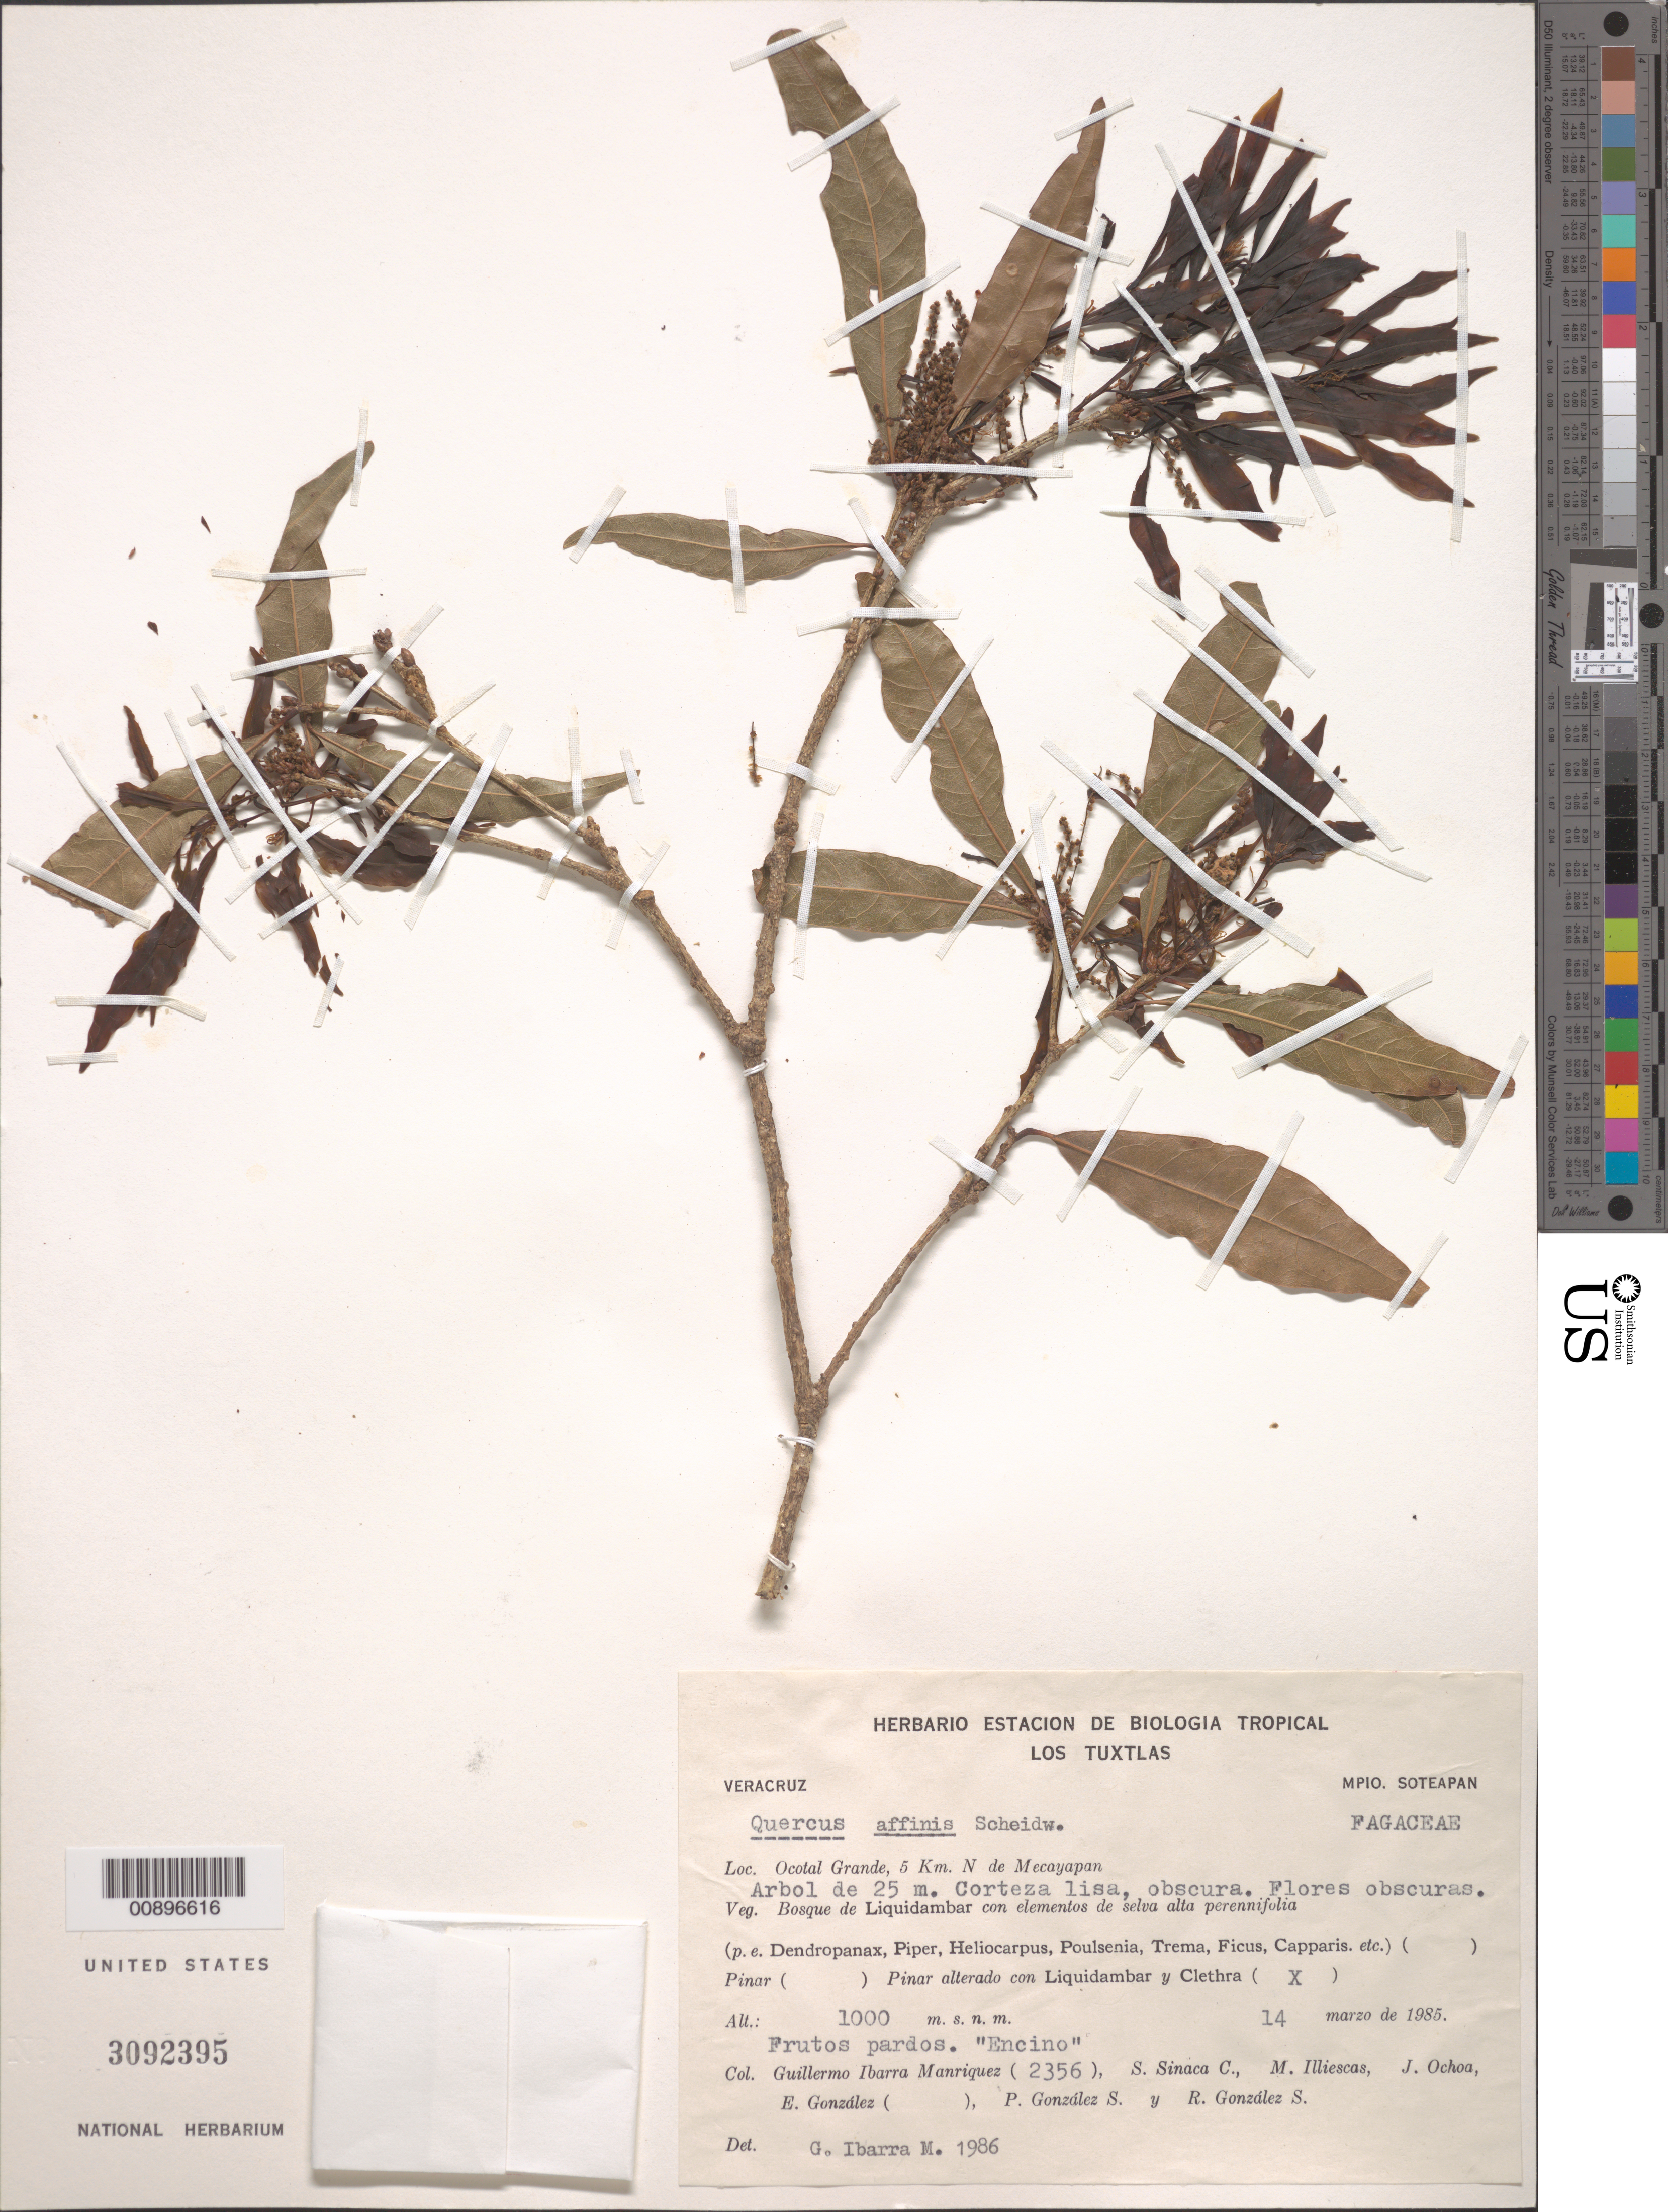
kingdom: Plantae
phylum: Tracheophyta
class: Magnoliopsida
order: Fagales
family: Fagaceae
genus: Quercus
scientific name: Quercus affinis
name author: Scheidw.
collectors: G. Ibarra-M., S. Sinaca-Colin, Illiescas, M., J. Ochoa, E. González, González S., P. & González S., R.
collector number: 2356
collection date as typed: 14 Mar 1985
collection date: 1985-03-14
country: Mexico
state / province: Veracruz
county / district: Soteapan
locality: Ocotal Grande, 5 km. N de Mecayapan, Mpio. Soteapan, Veracruz.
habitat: Pinar alterado con Liquidambar y Clethra. Veg. Bosque de liquidambar con elementos de selva alta perennifolia.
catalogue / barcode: US 3092395